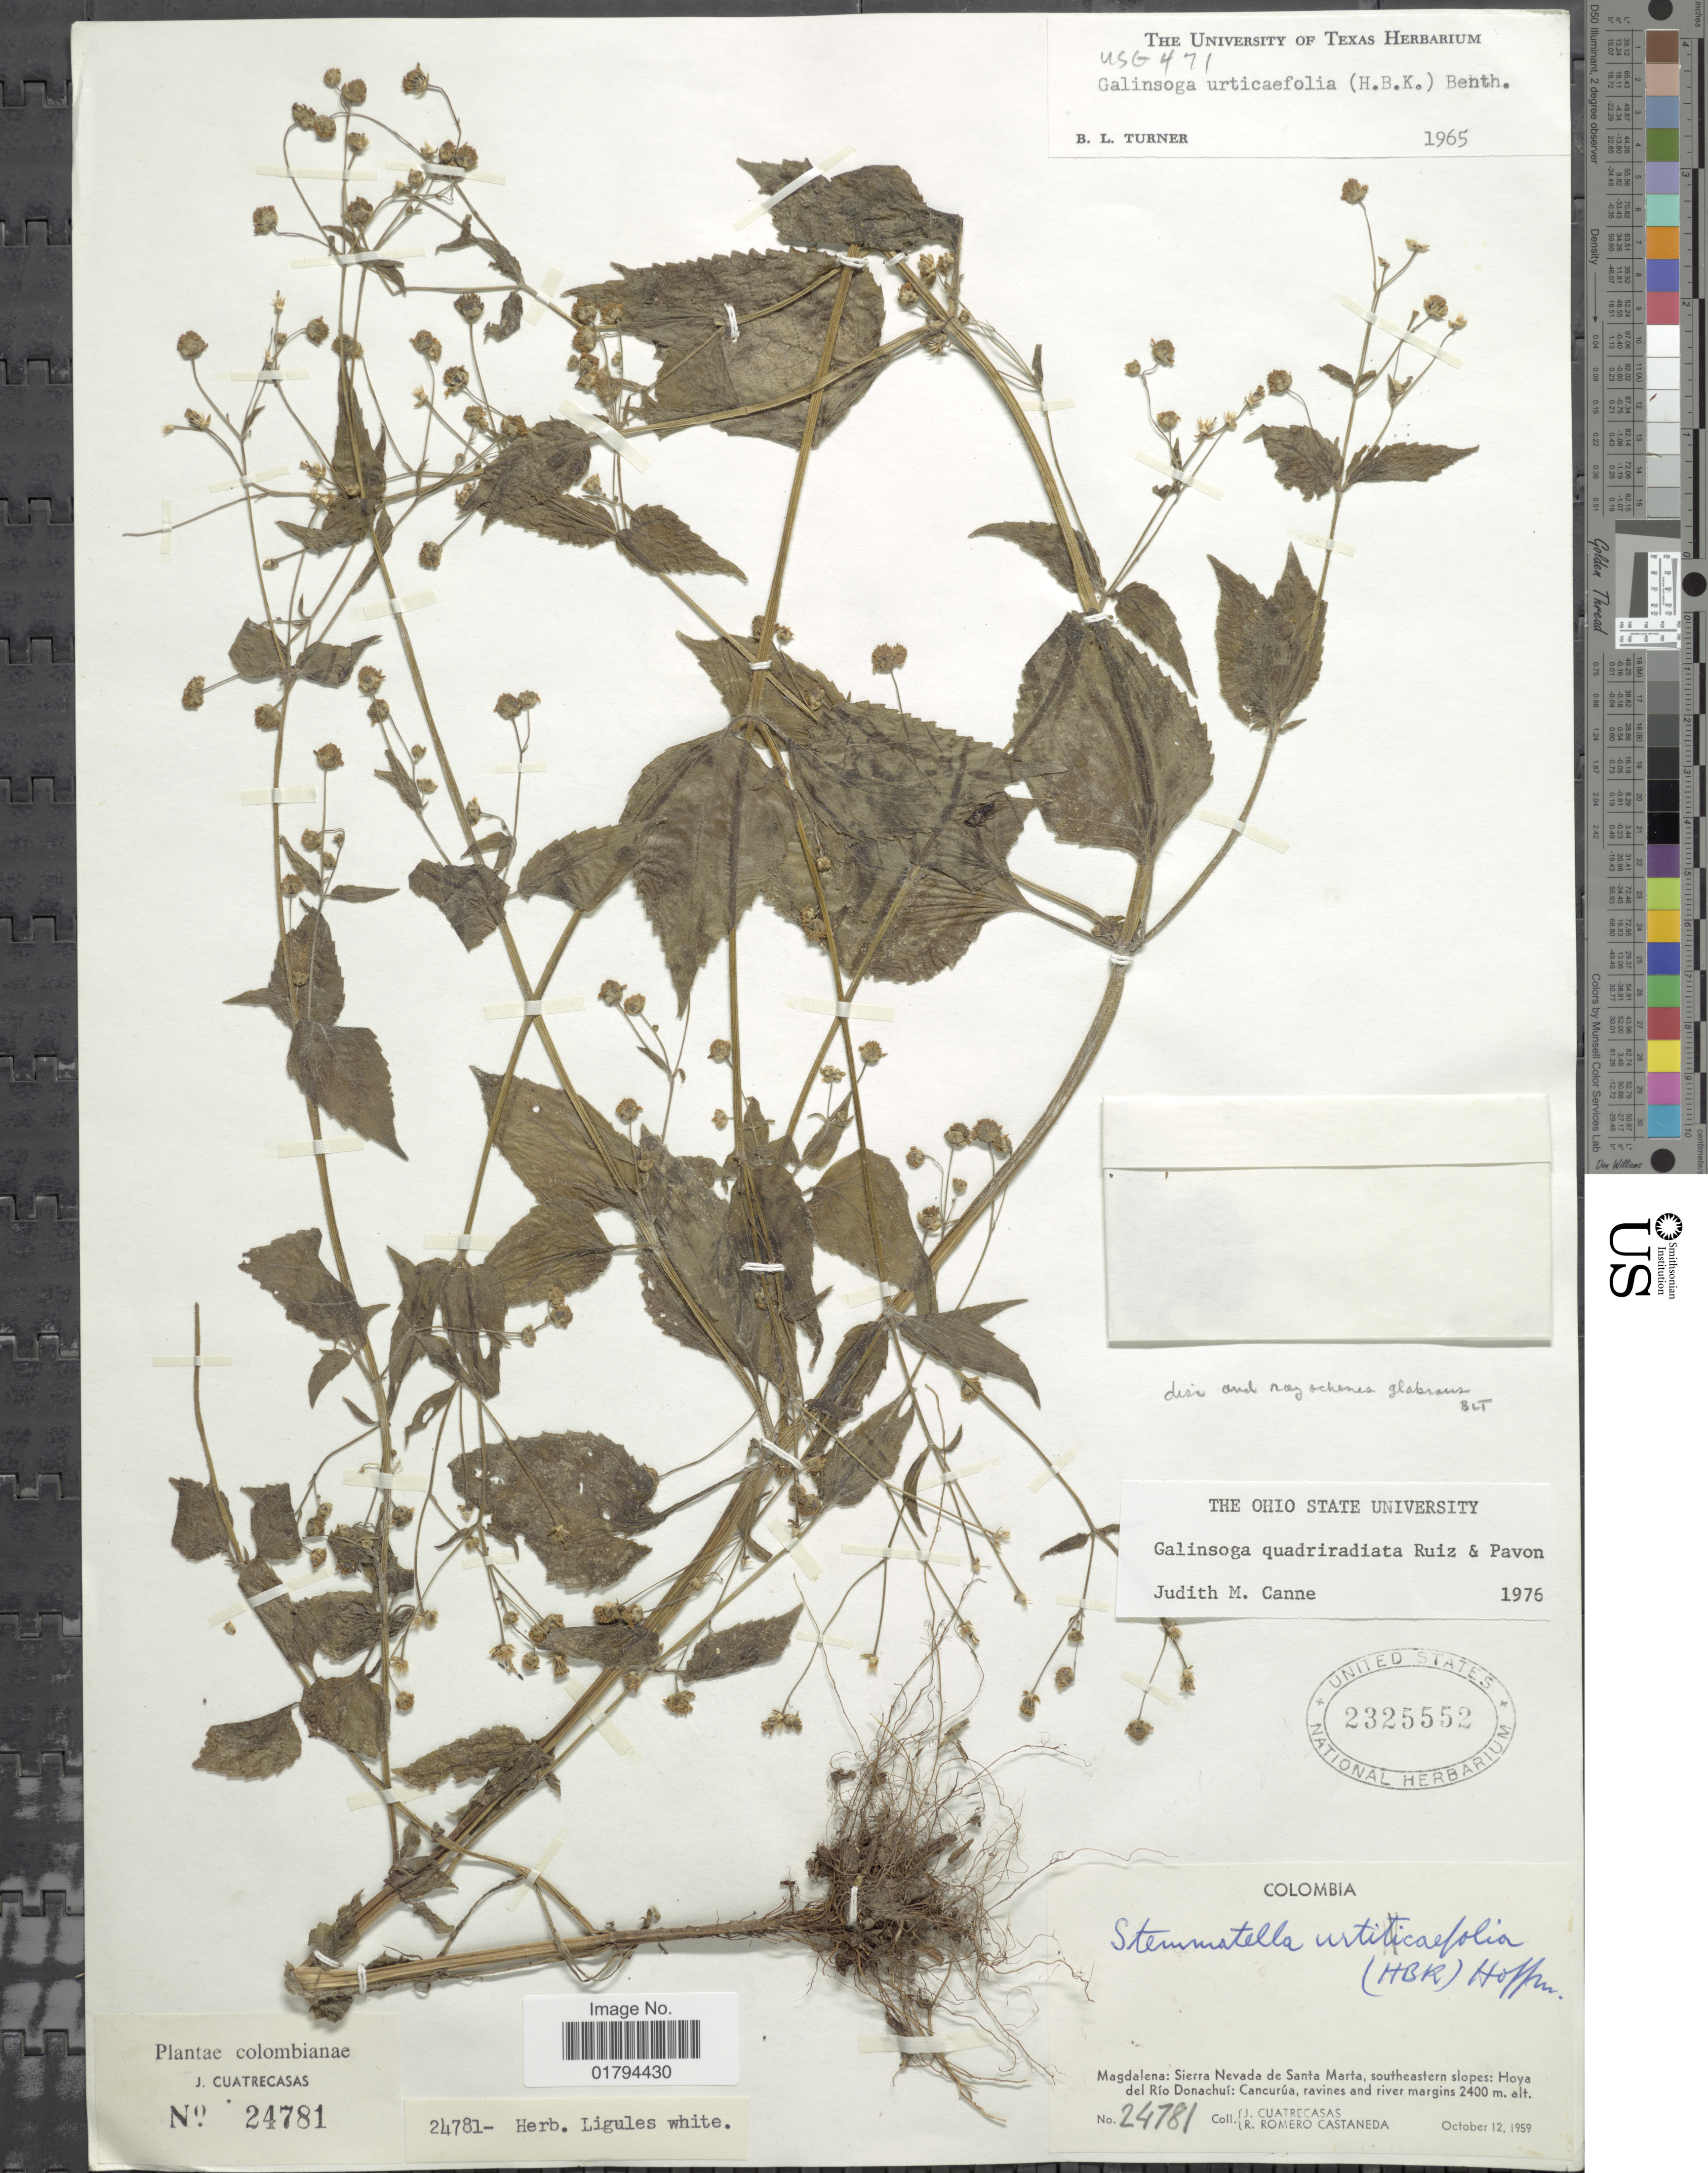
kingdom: Plantae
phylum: Tracheophyta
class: Magnoliopsida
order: Asterales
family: Asteraceae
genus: Galinsoga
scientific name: Galinsoga quadriradiata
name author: Ruiz & Pav.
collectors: J. Cuatrecasas & R. Romero Castañeda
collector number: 24781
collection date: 1959-10-12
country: Colombia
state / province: Magdalena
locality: Sierra Nevada de Santa Marta, southeastern slopes: Hoya del Rio Donachui: Cancurua, ravines and river margins.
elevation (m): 2400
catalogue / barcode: US 2325552